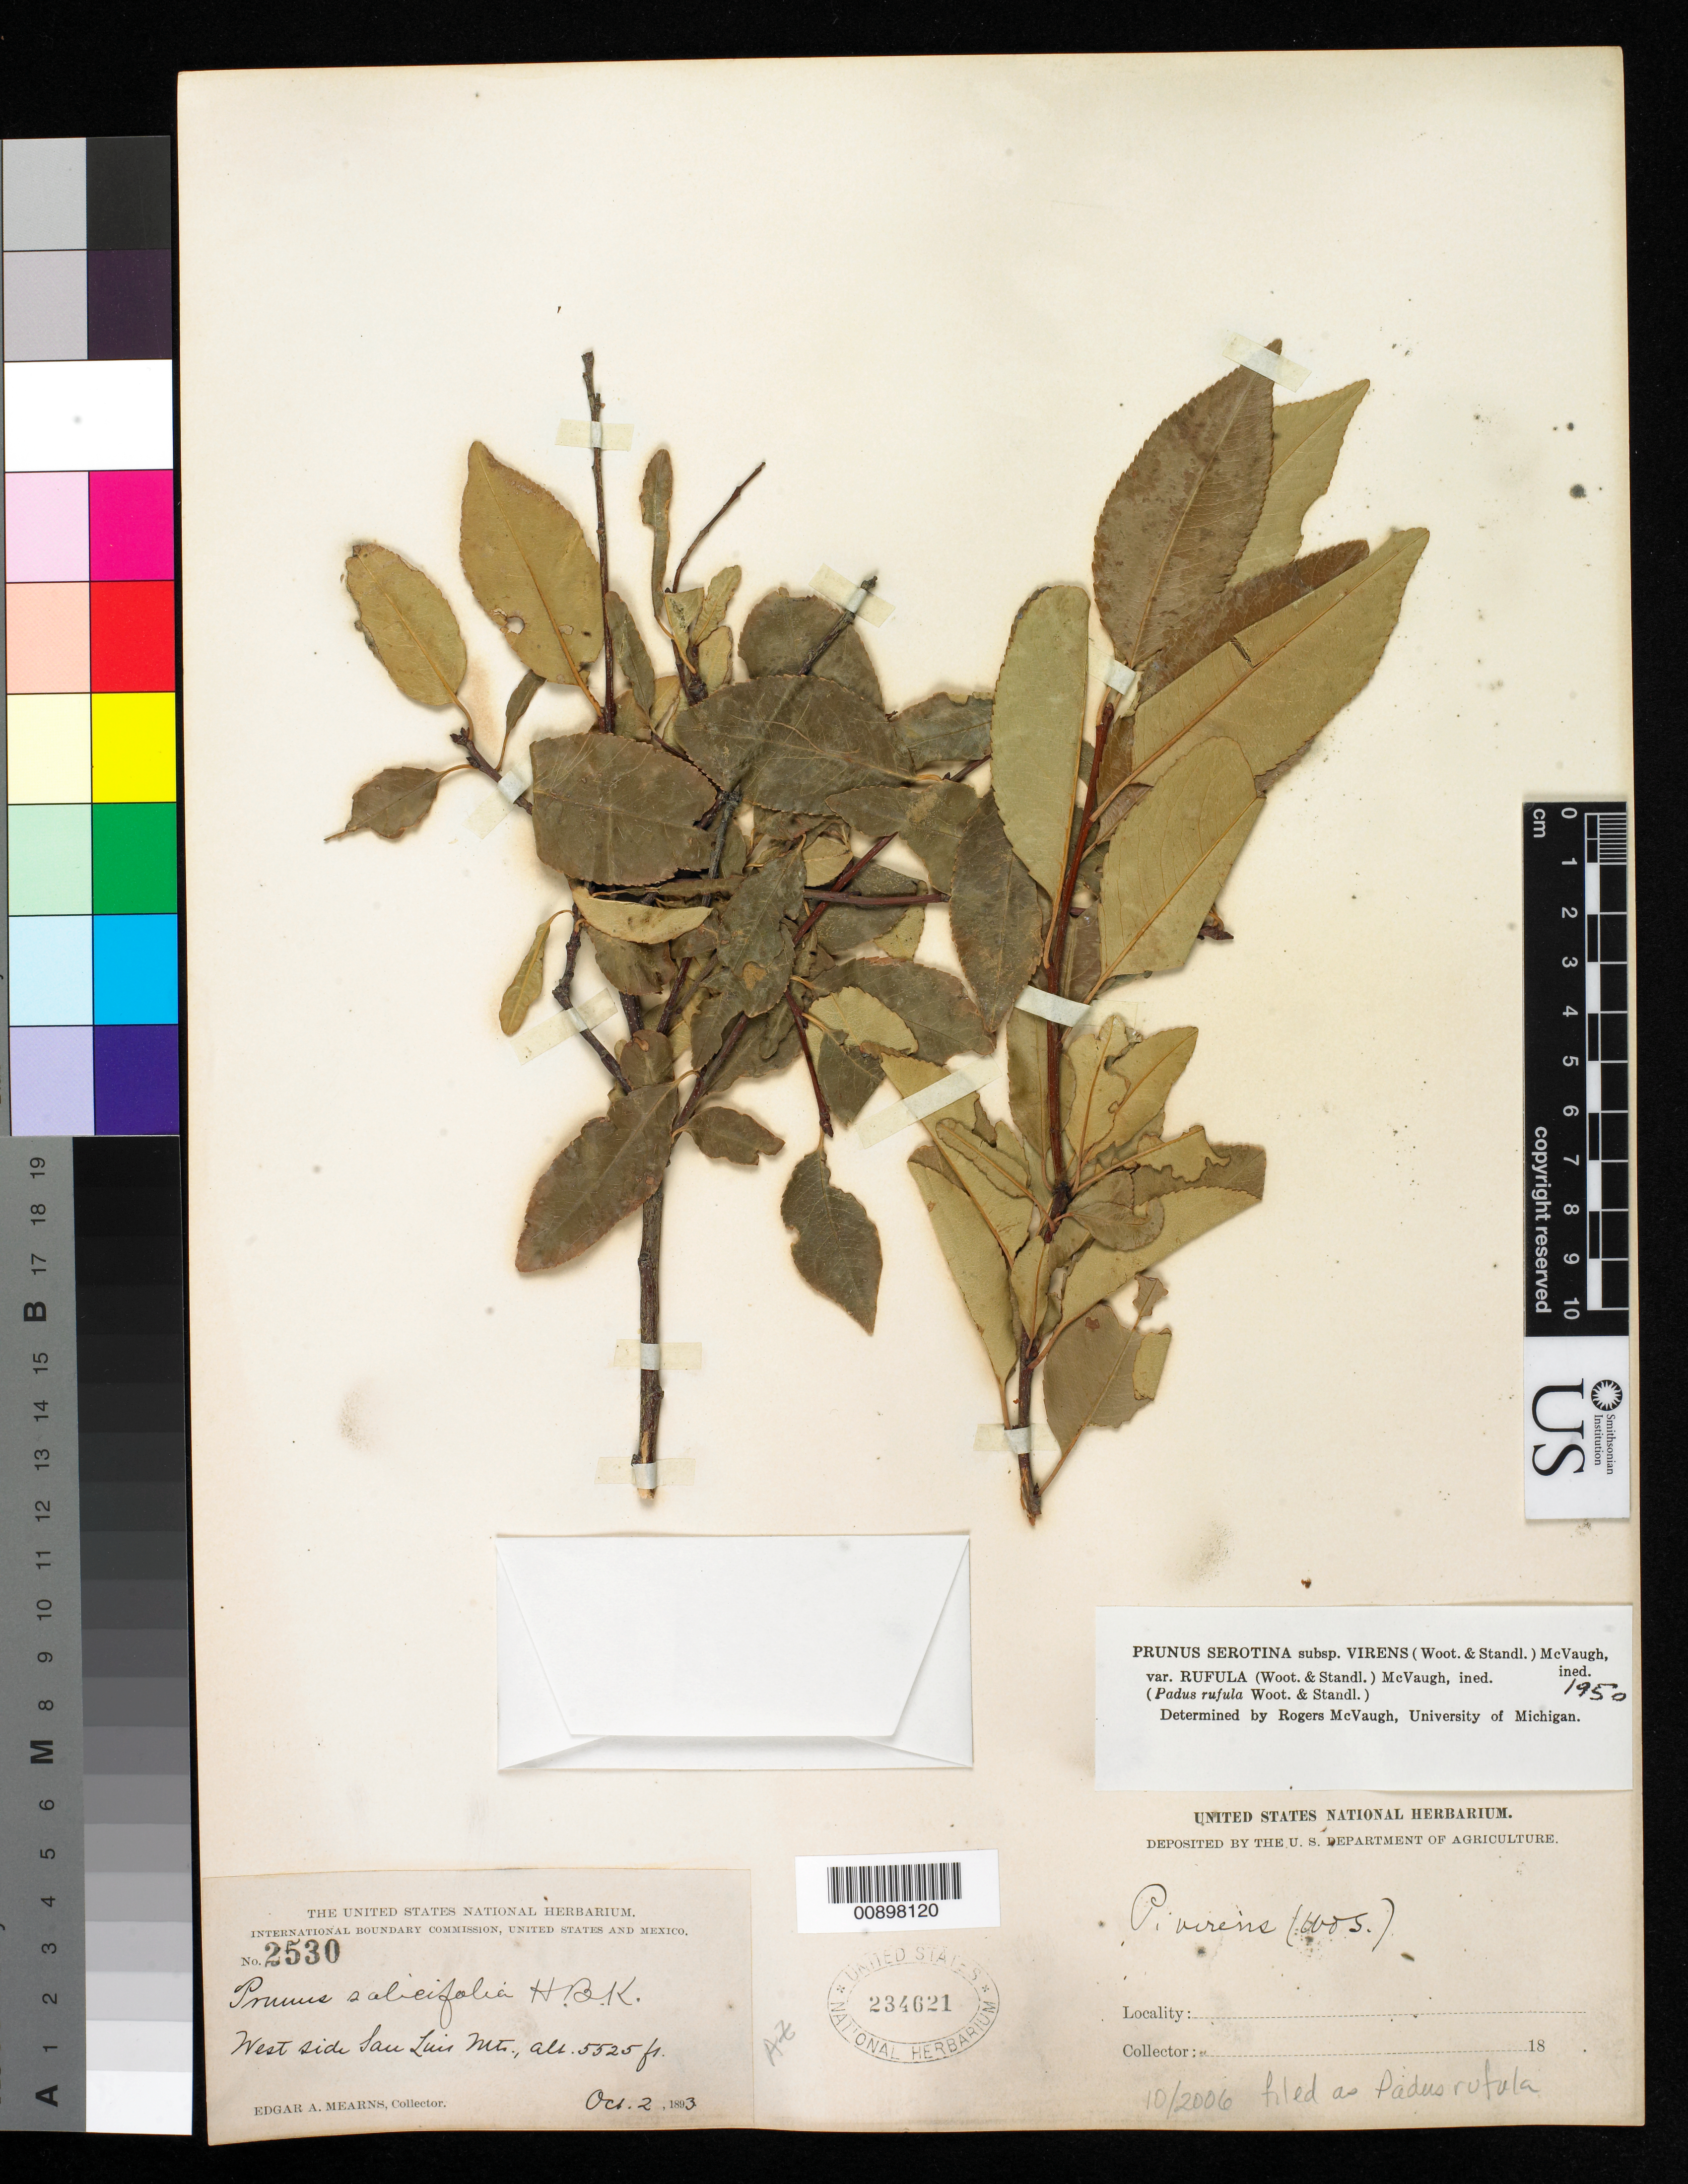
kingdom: Plantae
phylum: Tracheophyta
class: Magnoliopsida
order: Rosales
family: Rosaceae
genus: Prunus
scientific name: Prunus serotina var. rufula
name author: (Wooton & Standl.) McVaugh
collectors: E. A. Mearns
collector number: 2530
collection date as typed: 02 Oct 1893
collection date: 1893-10-02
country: United States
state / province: Arizona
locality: West side of San Luis Mts.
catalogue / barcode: US 234621